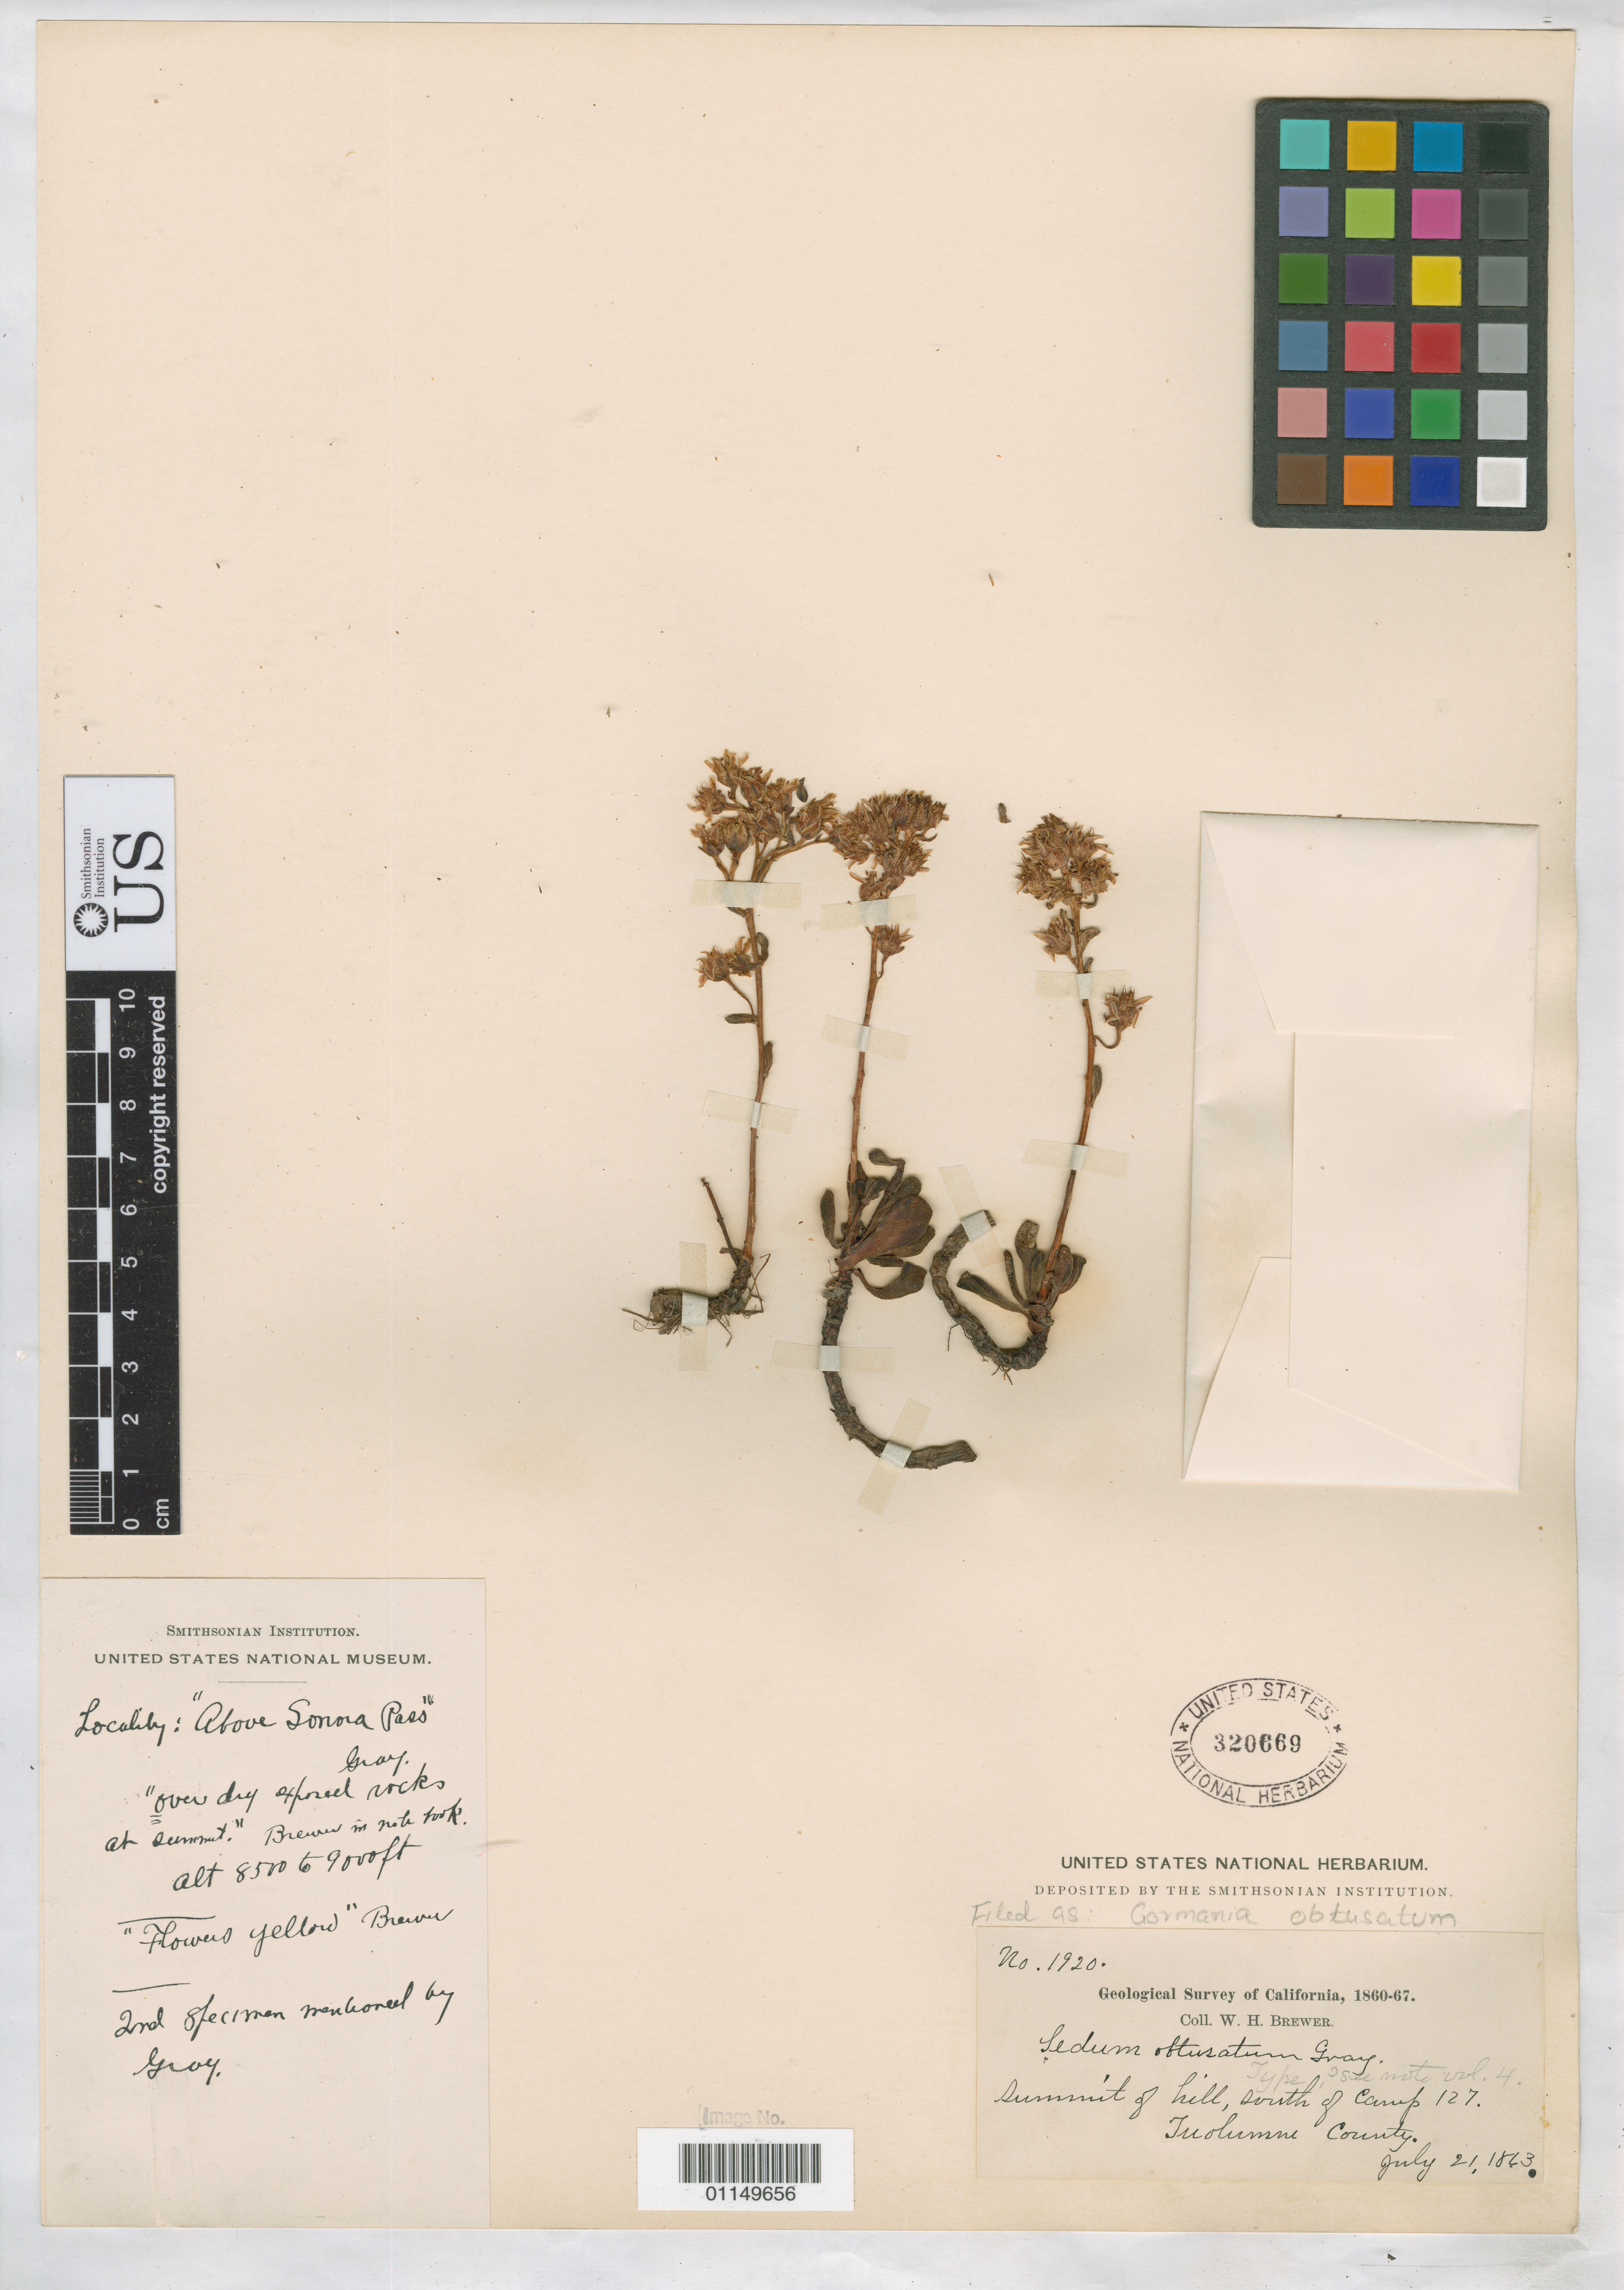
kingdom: Plantae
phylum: Tracheophyta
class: Magnoliopsida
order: Saxifragales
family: Crassulaceae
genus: Sedum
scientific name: Sedum obtusatum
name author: A. Gray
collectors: W. H. Brewer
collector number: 1920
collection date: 1863-07-21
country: United States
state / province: California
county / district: Tuolumne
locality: Summit of hill, south of camp 127.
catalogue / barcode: US 320669